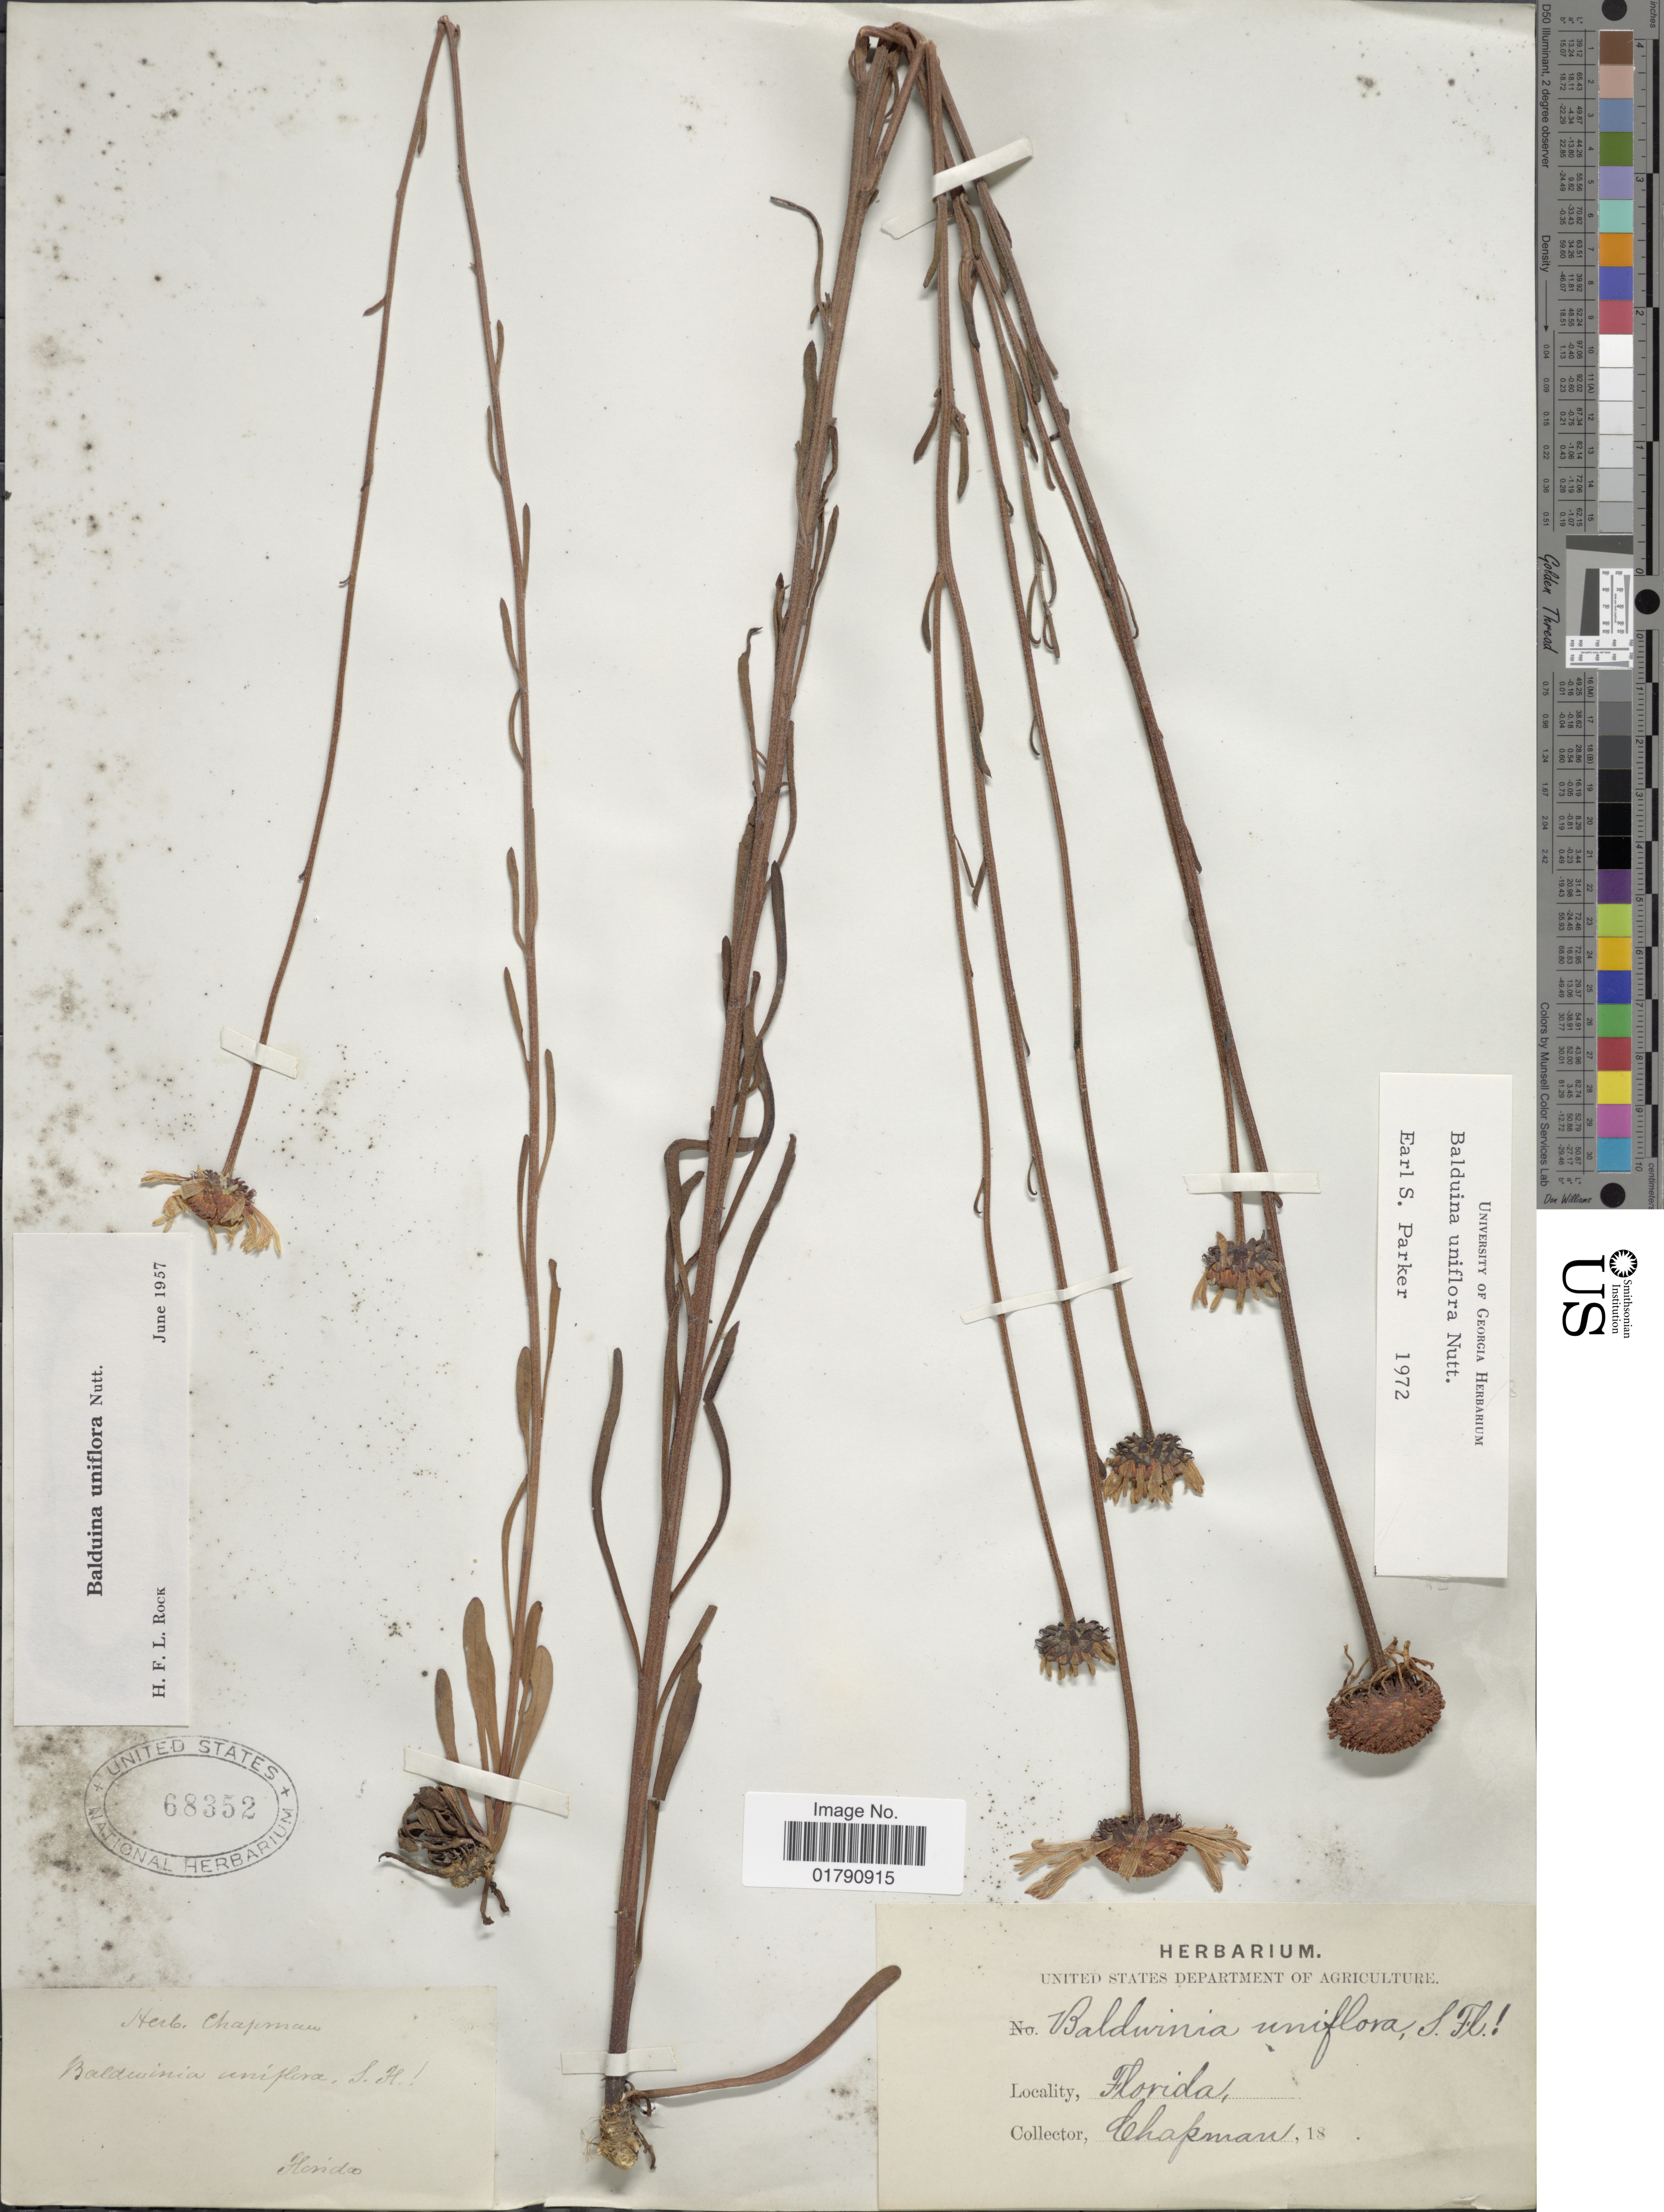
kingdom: Plantae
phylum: Tracheophyta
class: Magnoliopsida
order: Asterales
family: Asteraceae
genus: Balduina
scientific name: Balduina uniflora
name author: Nutt.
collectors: A. Chapman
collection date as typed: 18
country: United States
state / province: Florida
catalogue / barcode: US 68352